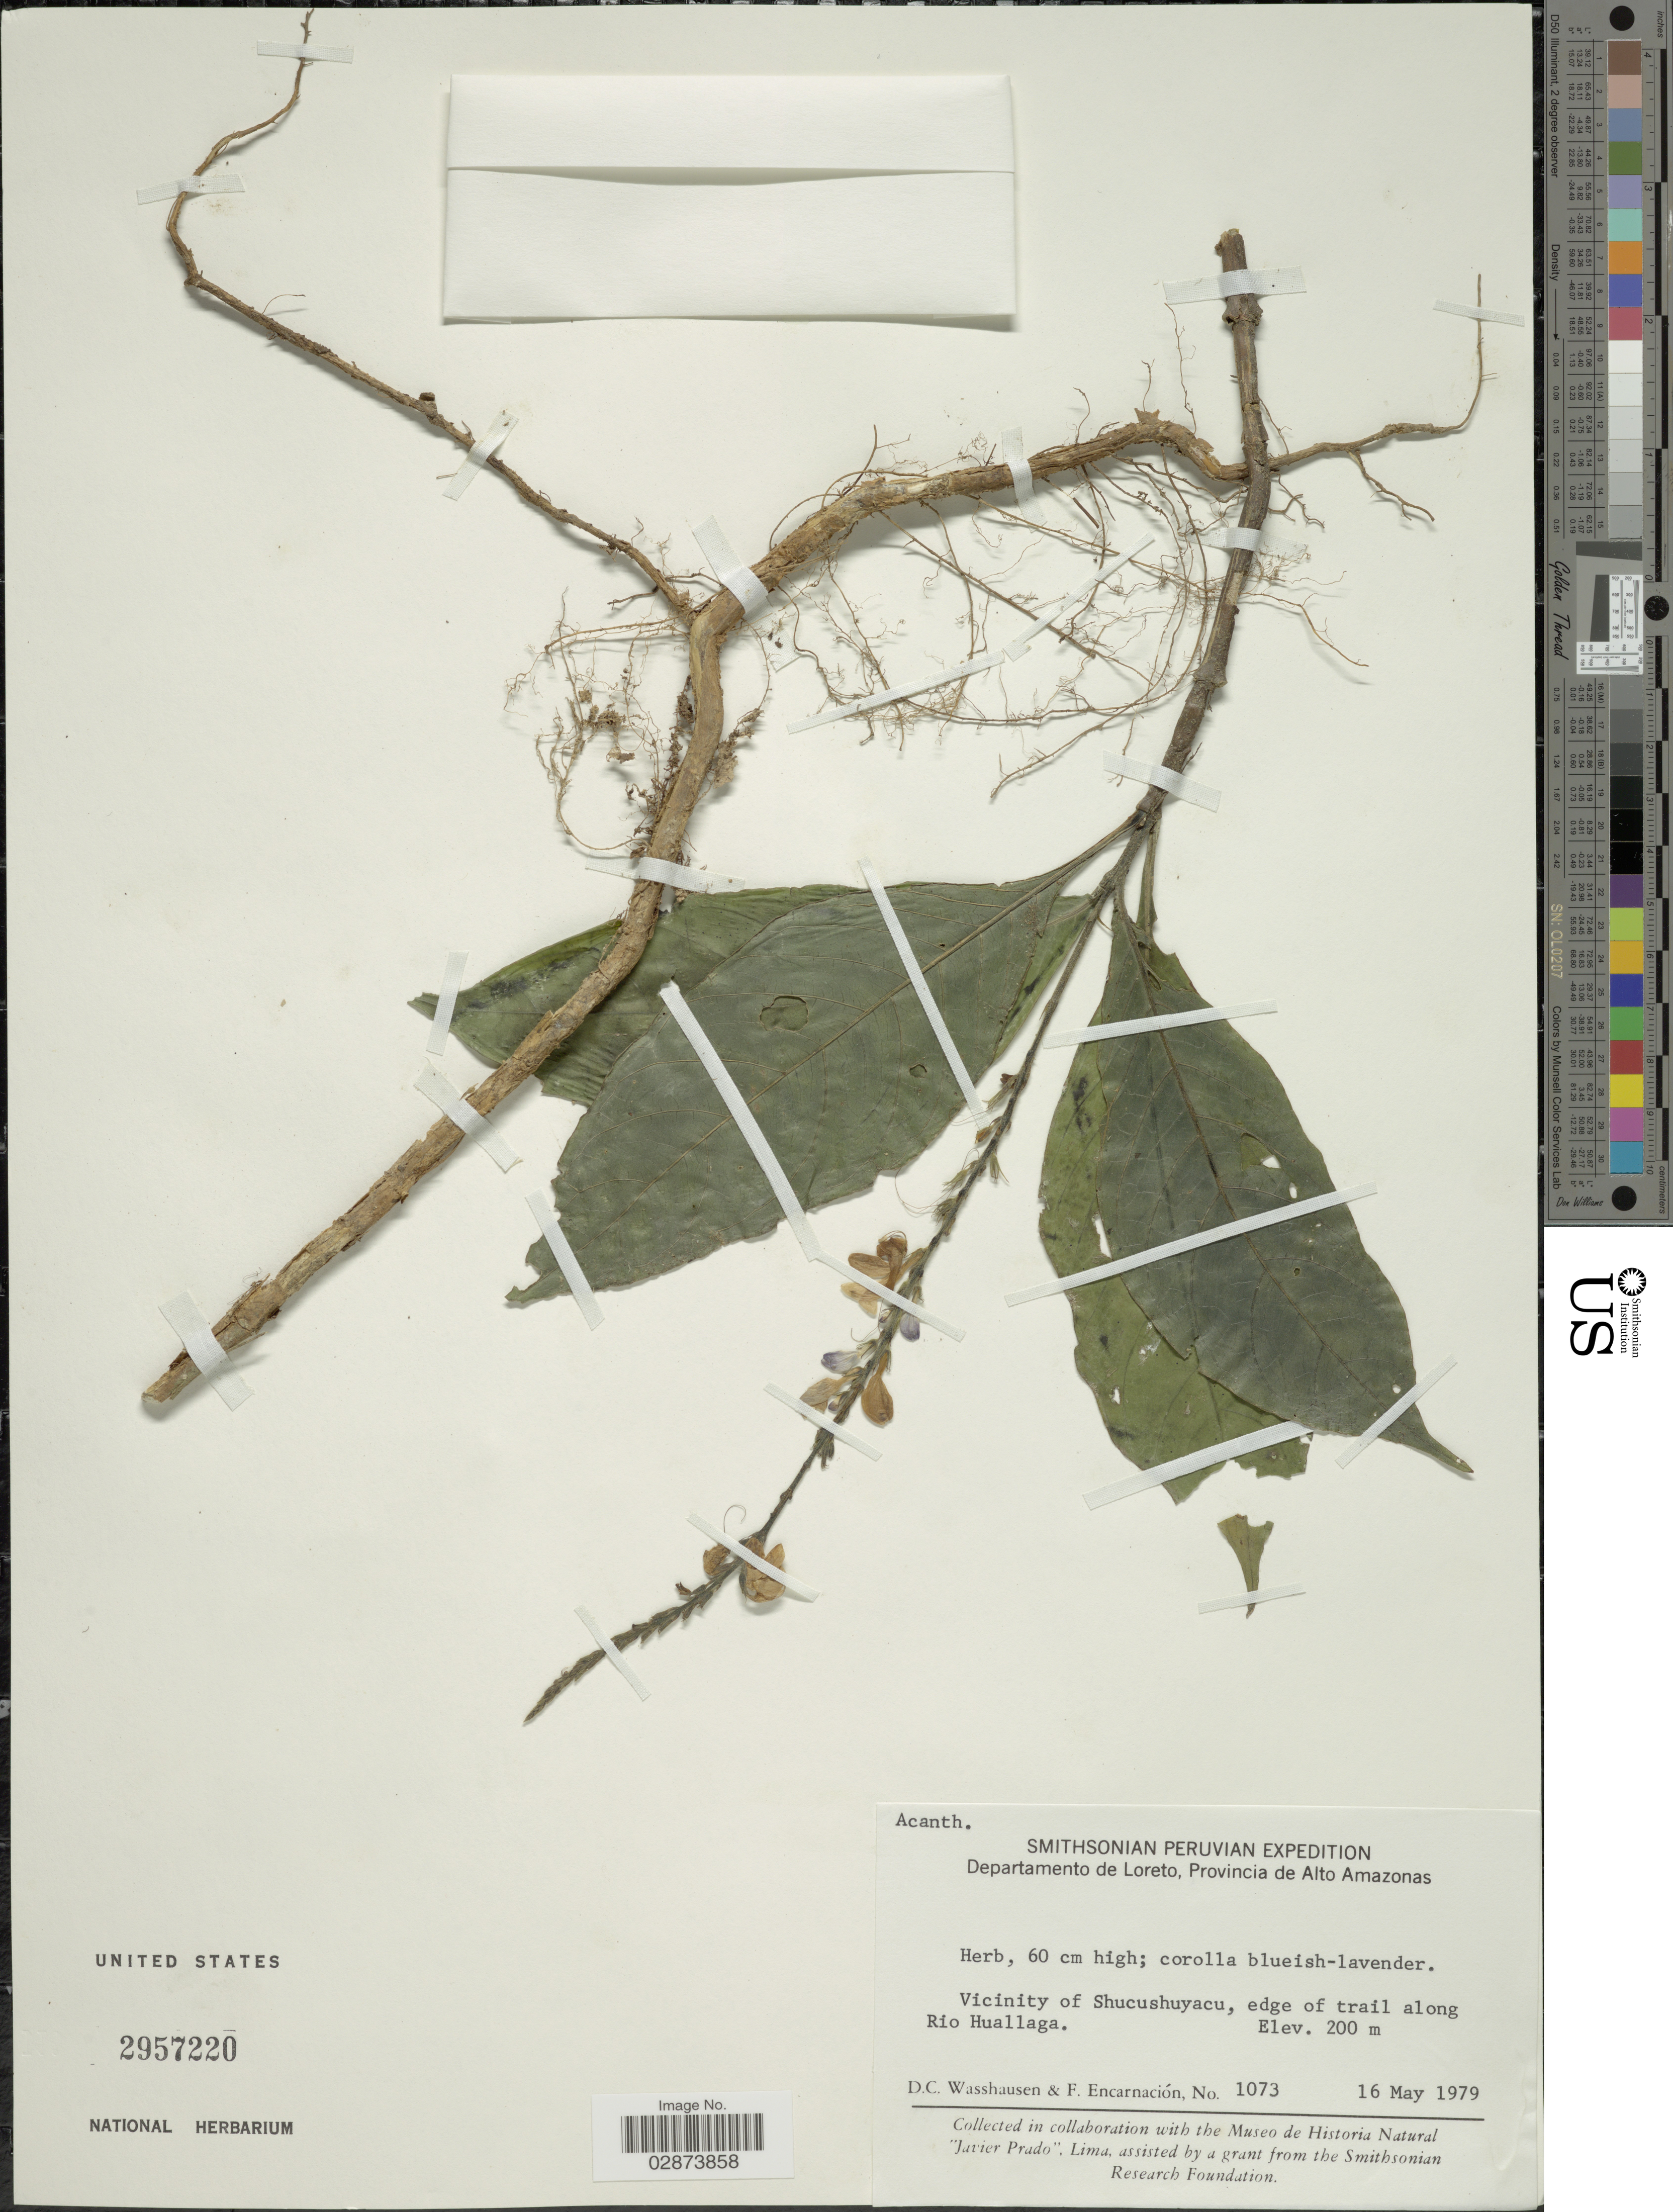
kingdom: Plantae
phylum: Tracheophyta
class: Magnoliopsida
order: Lamiales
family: Acanthaceae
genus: Pulchranthus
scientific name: Pulchranthus adenostachyus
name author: (Lindau) V.M. Baum et al.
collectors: D. C. Wasshausen & F. Encarnación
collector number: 1073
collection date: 1979-05-16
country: Peru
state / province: Loreto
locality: Departamento de Loreto, Provincia de Alto Amazonas. Vicinity of Shucushuyacu, edge of trail along Rio Huallaga.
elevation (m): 200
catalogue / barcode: US 2957220